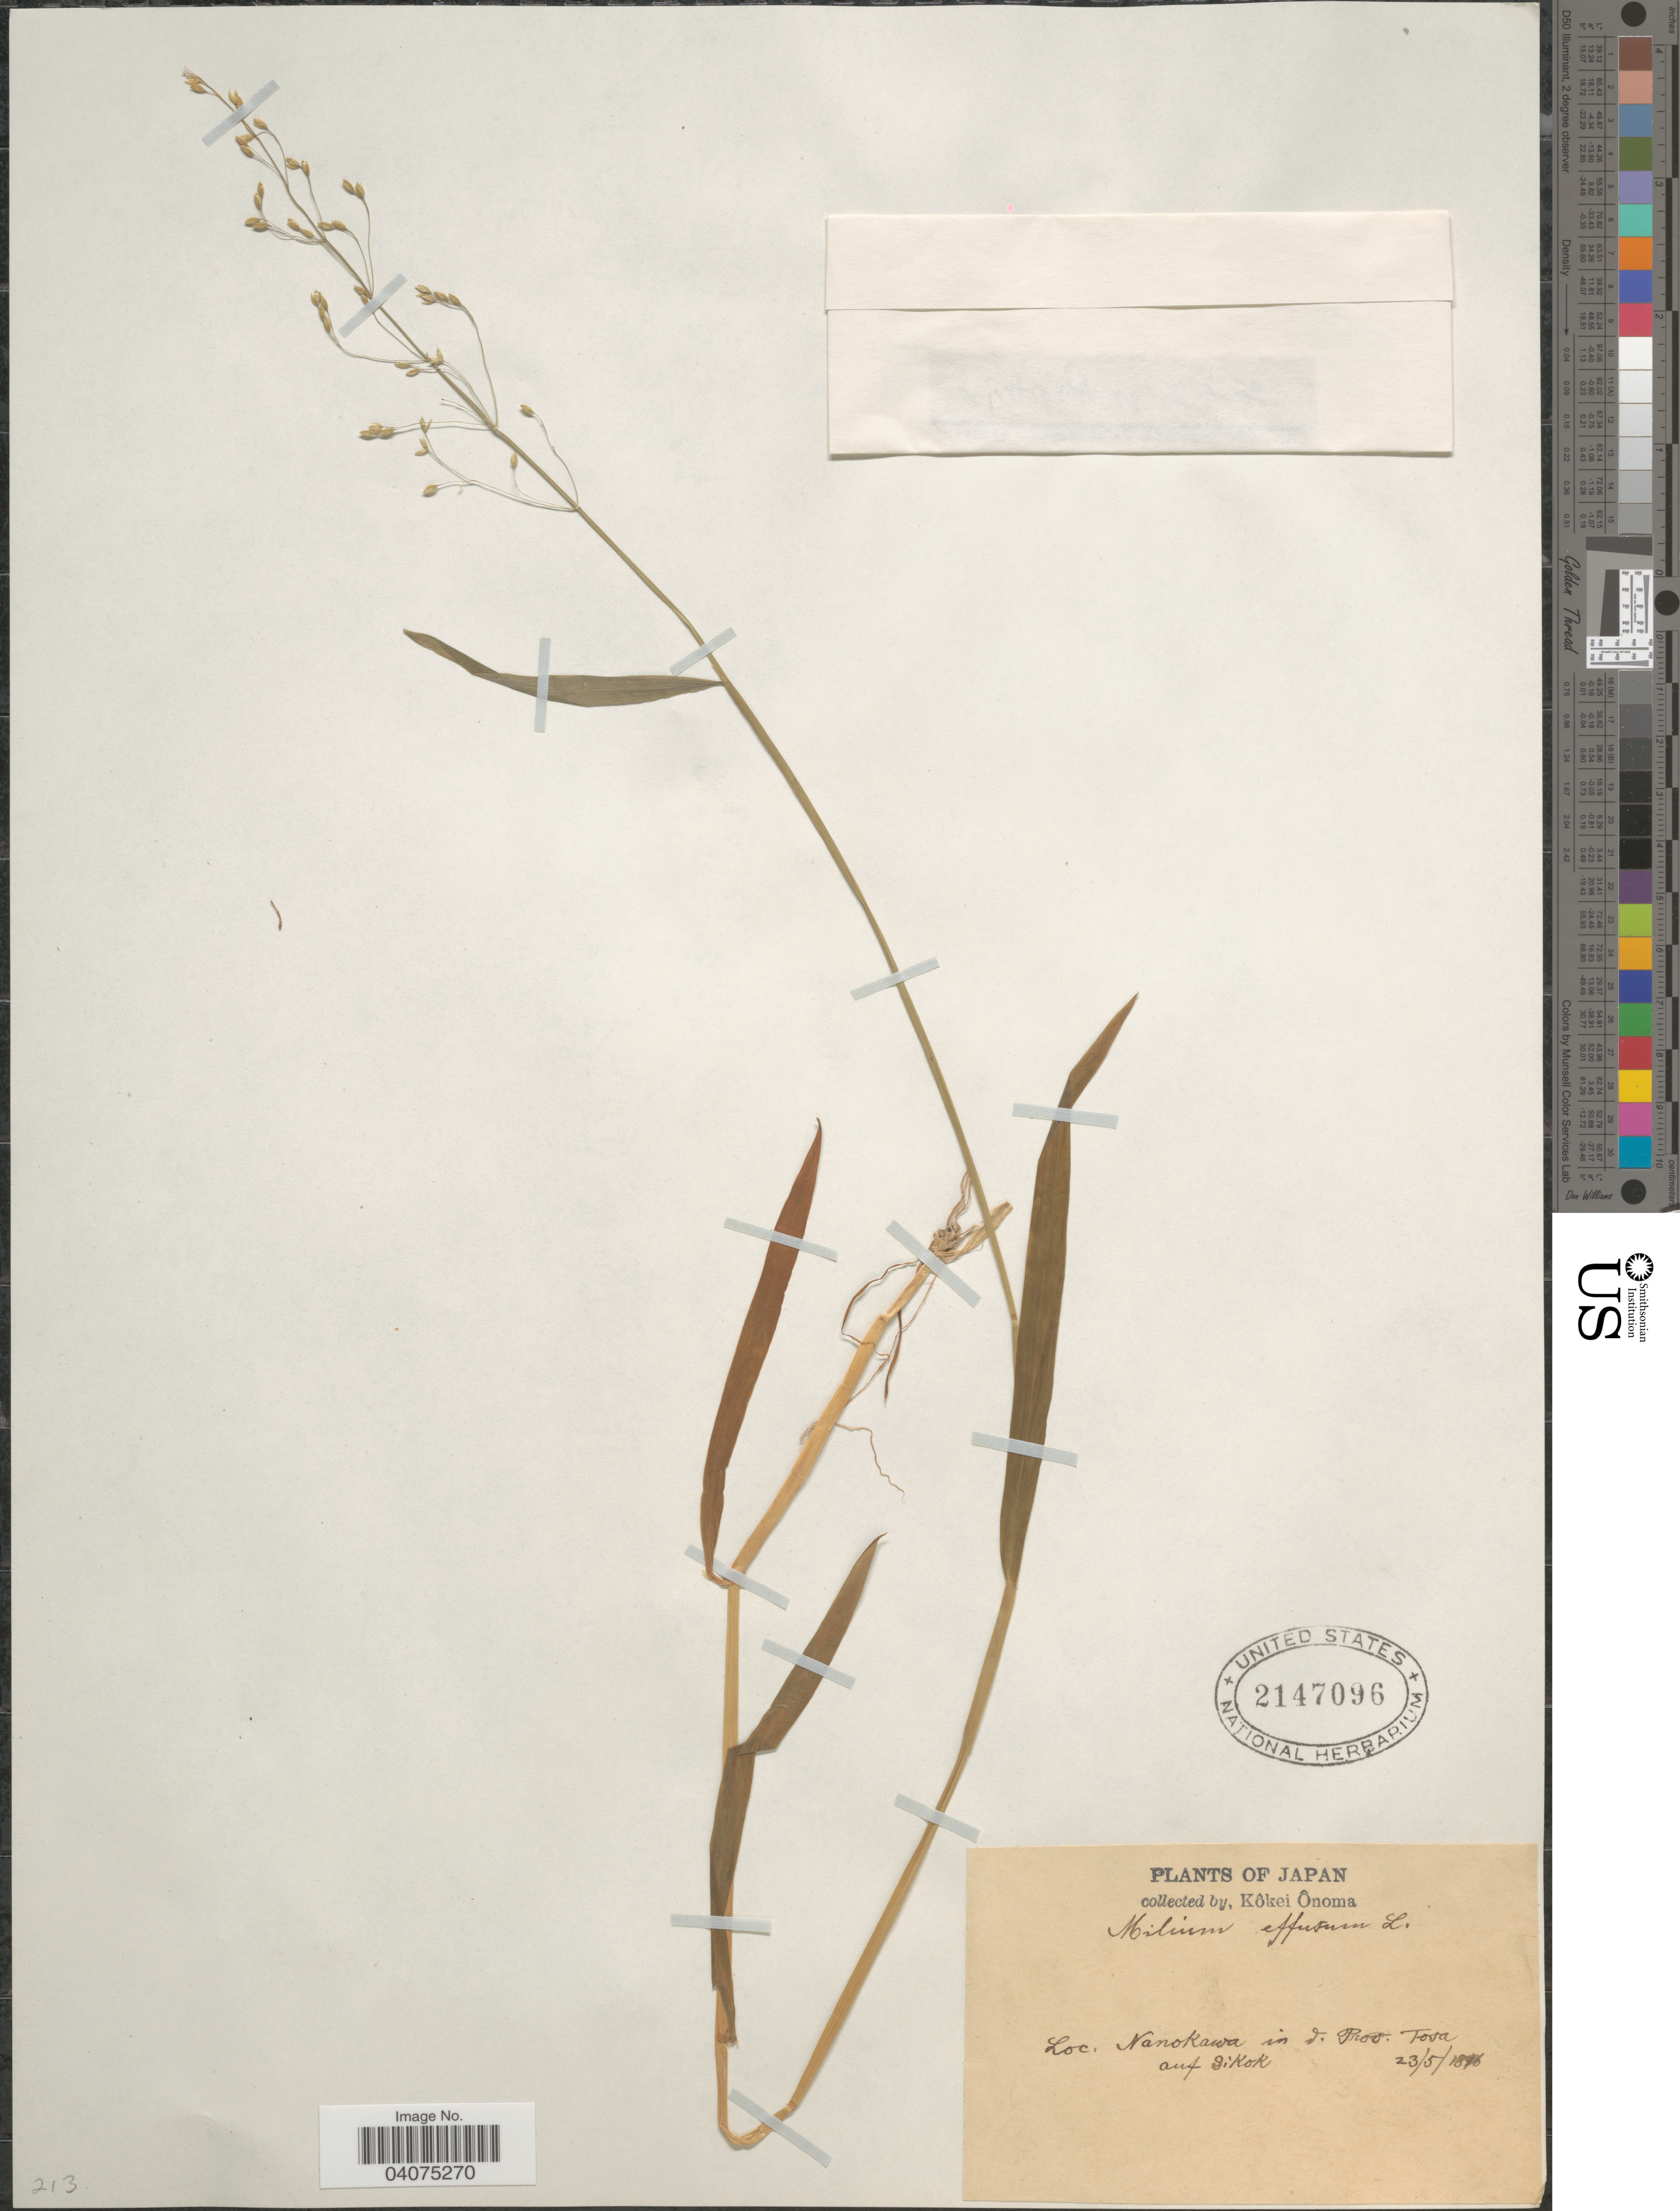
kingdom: Plantae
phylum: Tracheophyta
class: Liliopsida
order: Poales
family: Poaceae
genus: Milium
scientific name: Milium effusum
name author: L.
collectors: K. Onoma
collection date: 1896-05-23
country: Japan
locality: Nanokawa in d. Prov. Tosa auf Sikok.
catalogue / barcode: US 2147096